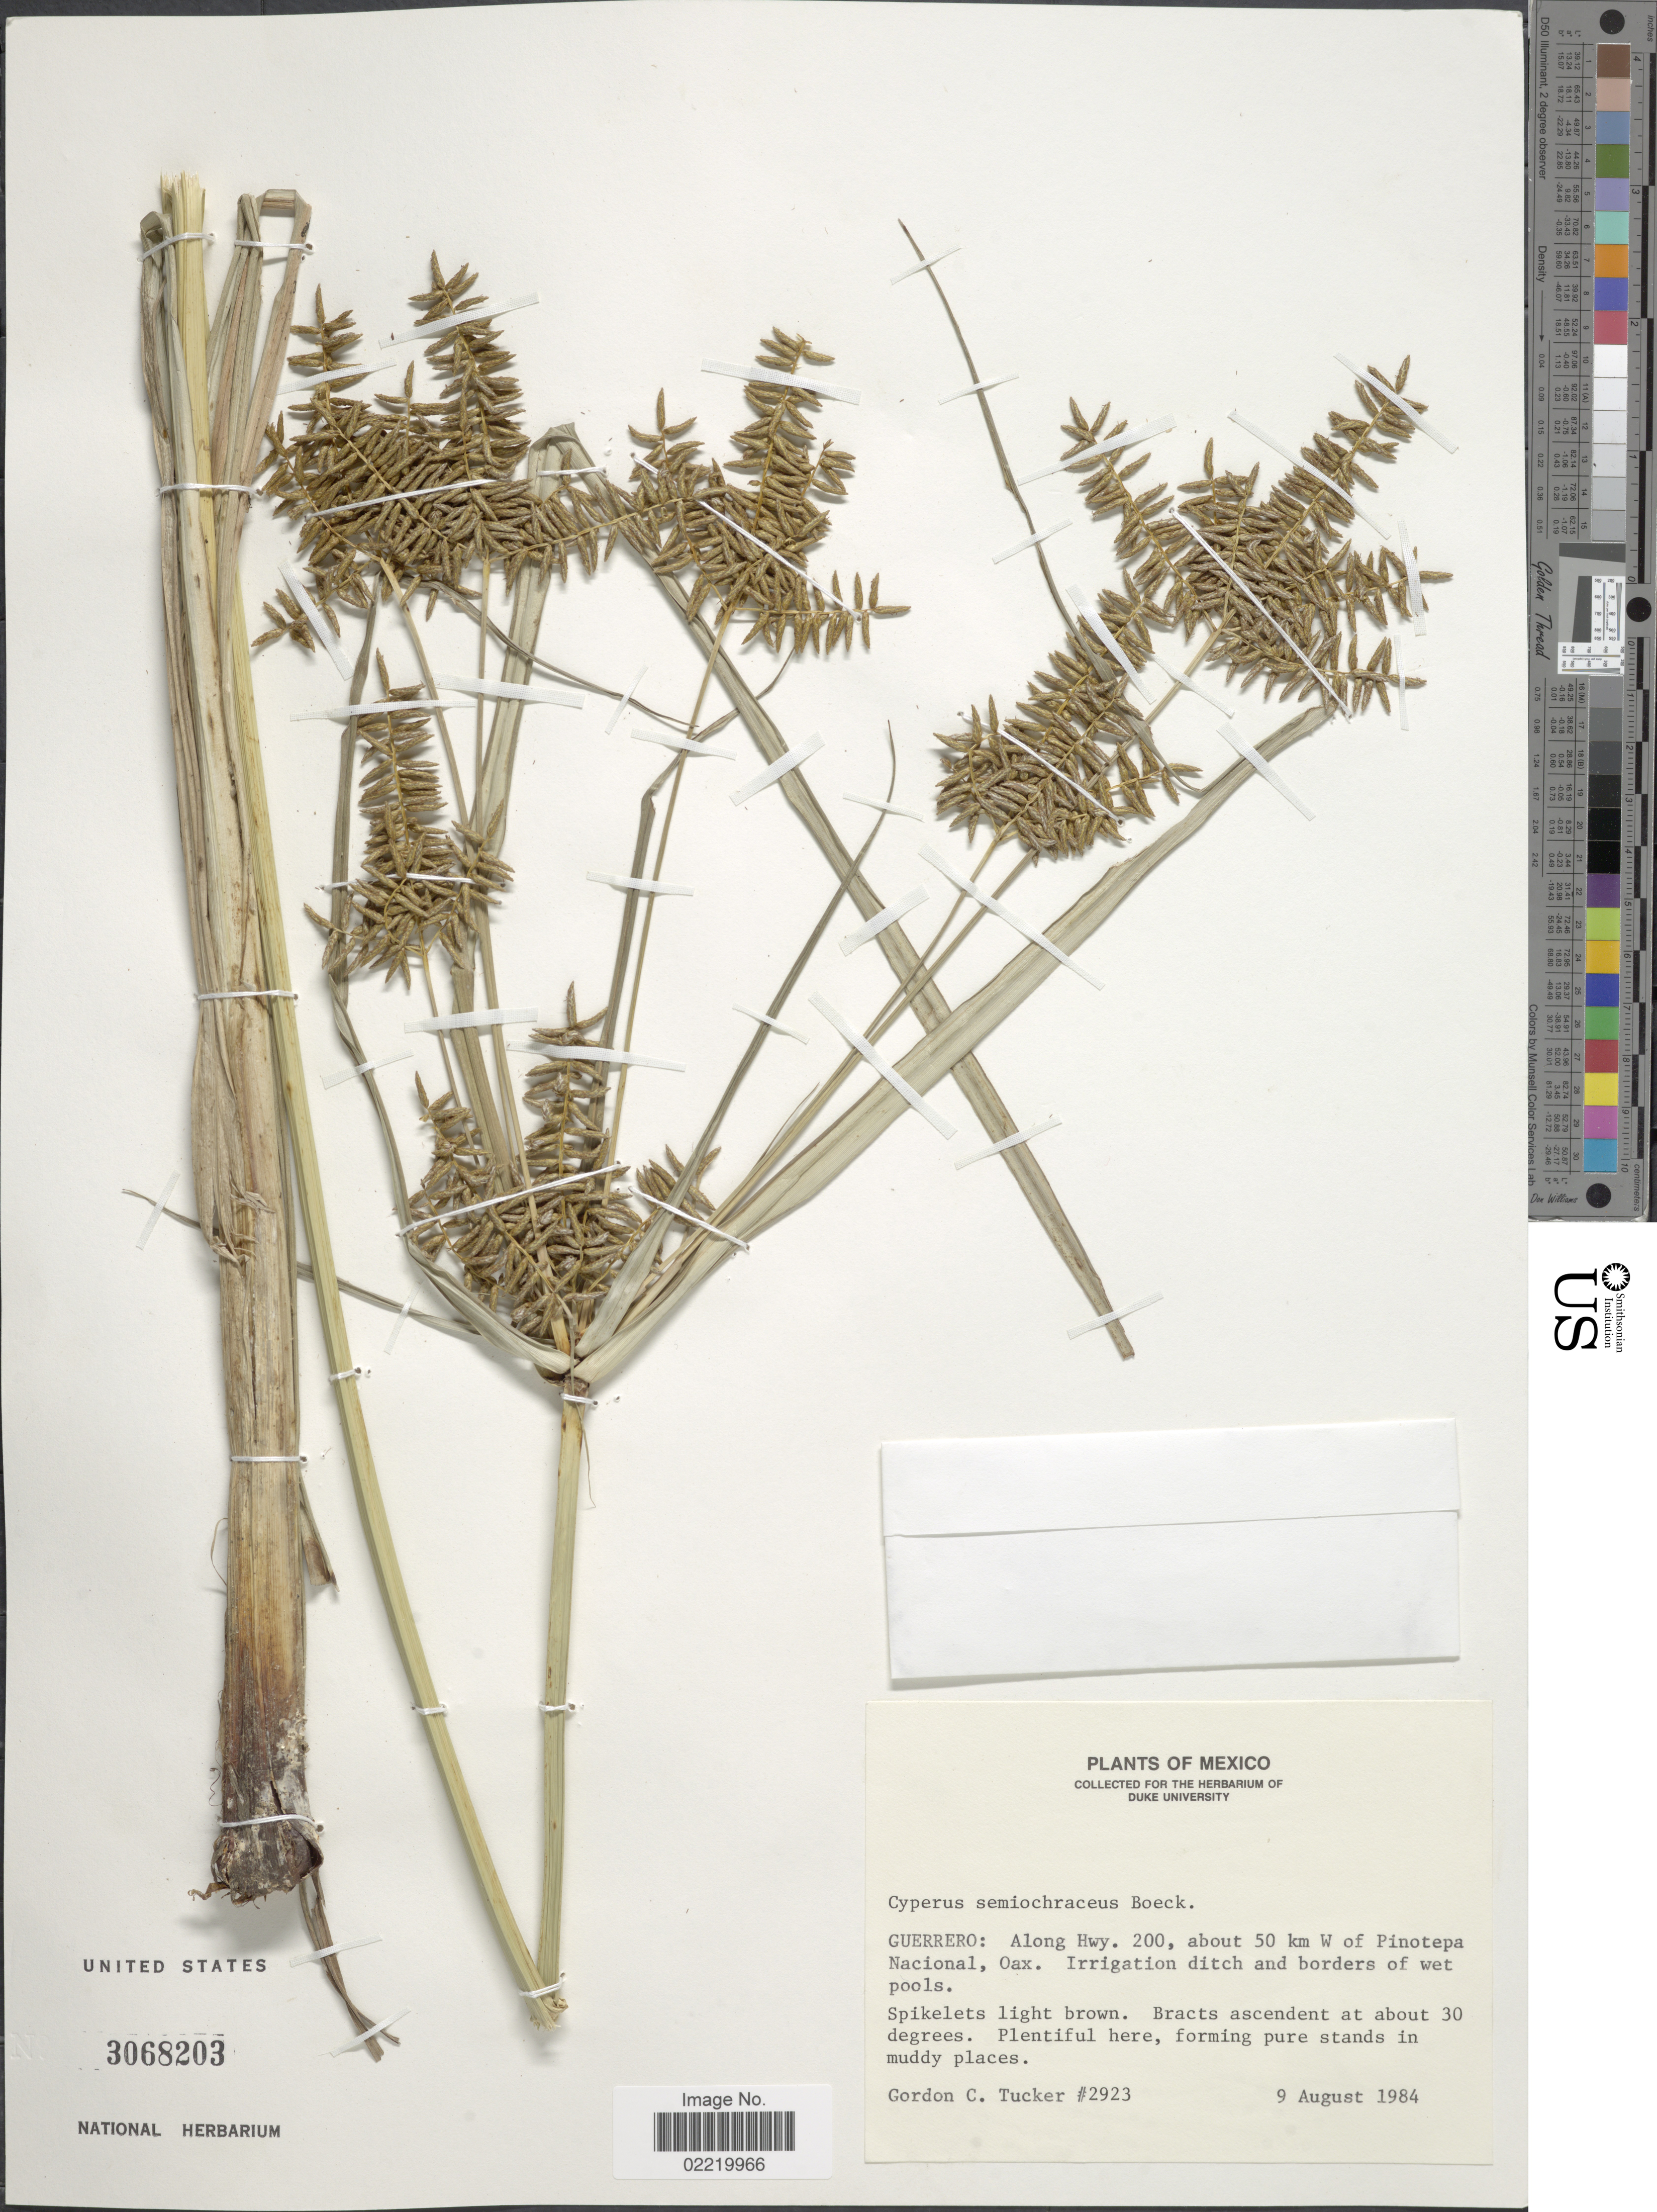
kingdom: Plantae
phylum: Tracheophyta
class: Liliopsida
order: Poales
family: Cyperaceae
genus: Cyperus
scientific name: Cyperus semiochraceus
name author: Boeckeler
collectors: G. C. Tucker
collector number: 2923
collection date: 1984-08-09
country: Mexico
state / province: Guerrero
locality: Along Hwy. 200, about 50 km W of Pinotepa Nacional, irrigation ditch and borders of wet pools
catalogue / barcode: US 3068203